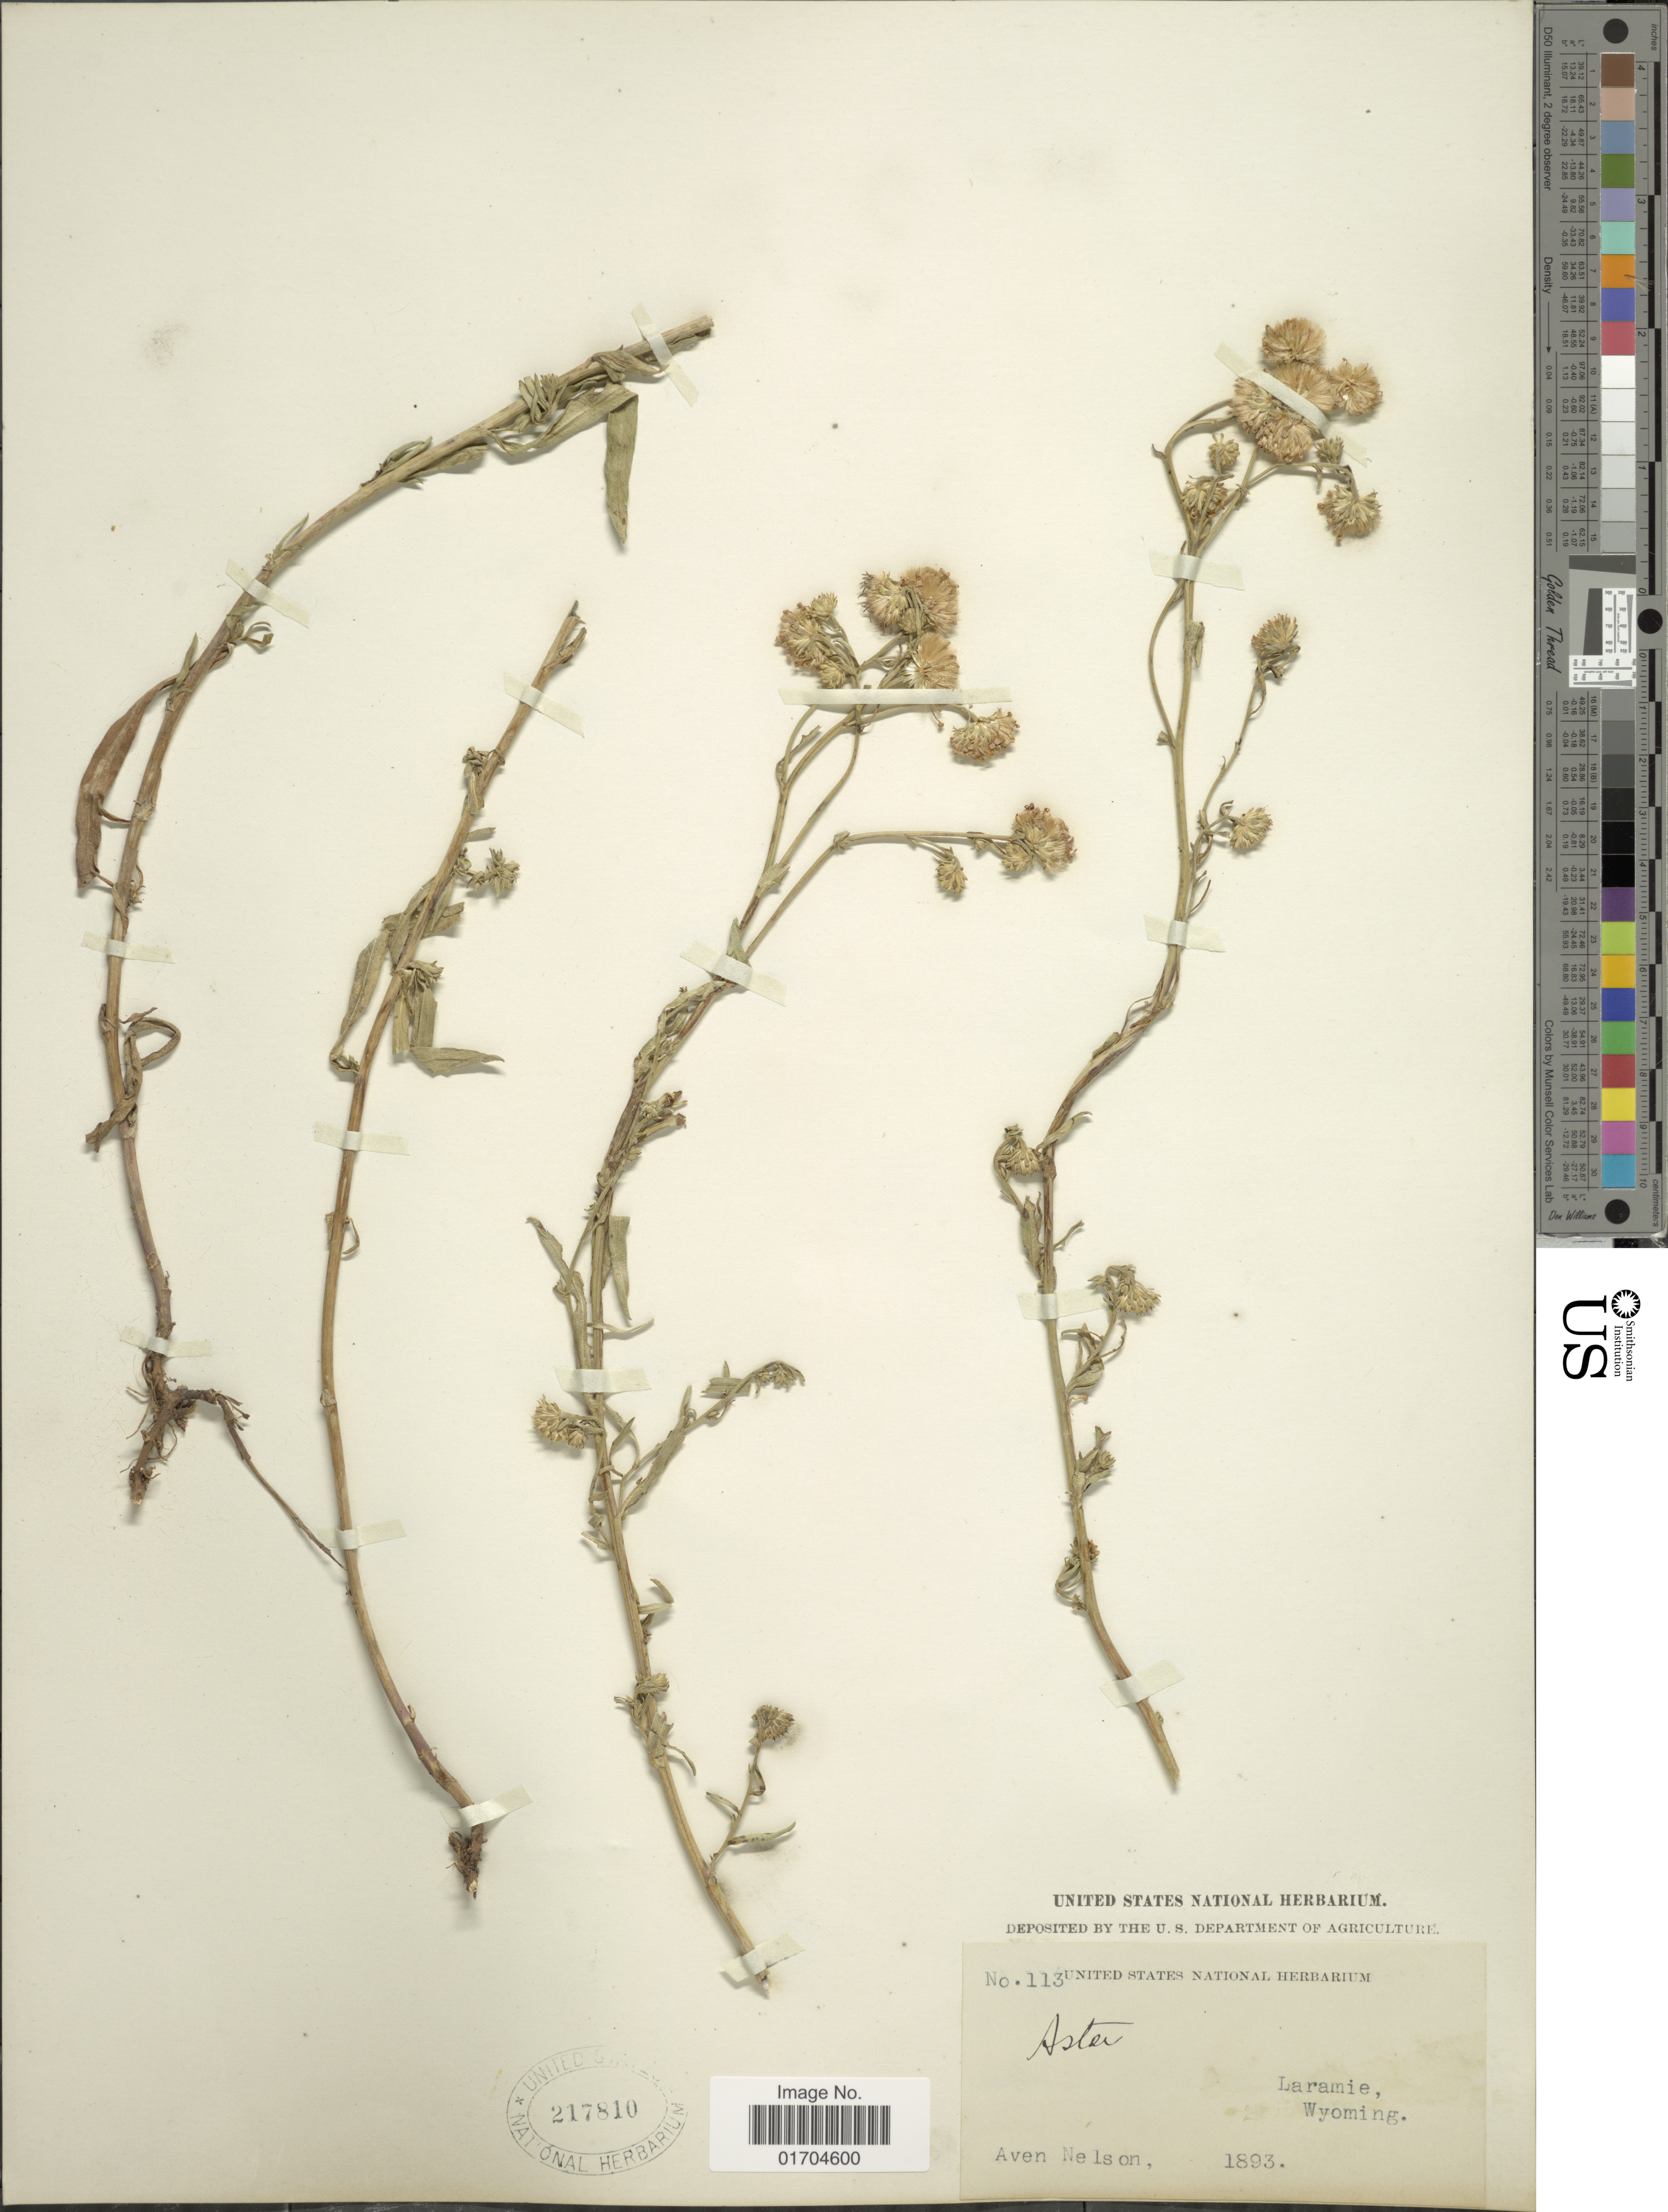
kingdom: Plantae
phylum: Tracheophyta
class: Magnoliopsida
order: Asterales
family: Asteraceae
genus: Symphyotrichum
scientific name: Symphyotrichum sp.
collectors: A. Nelson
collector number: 113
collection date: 1893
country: United States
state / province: Wyoming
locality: Laramie.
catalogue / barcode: US 217810